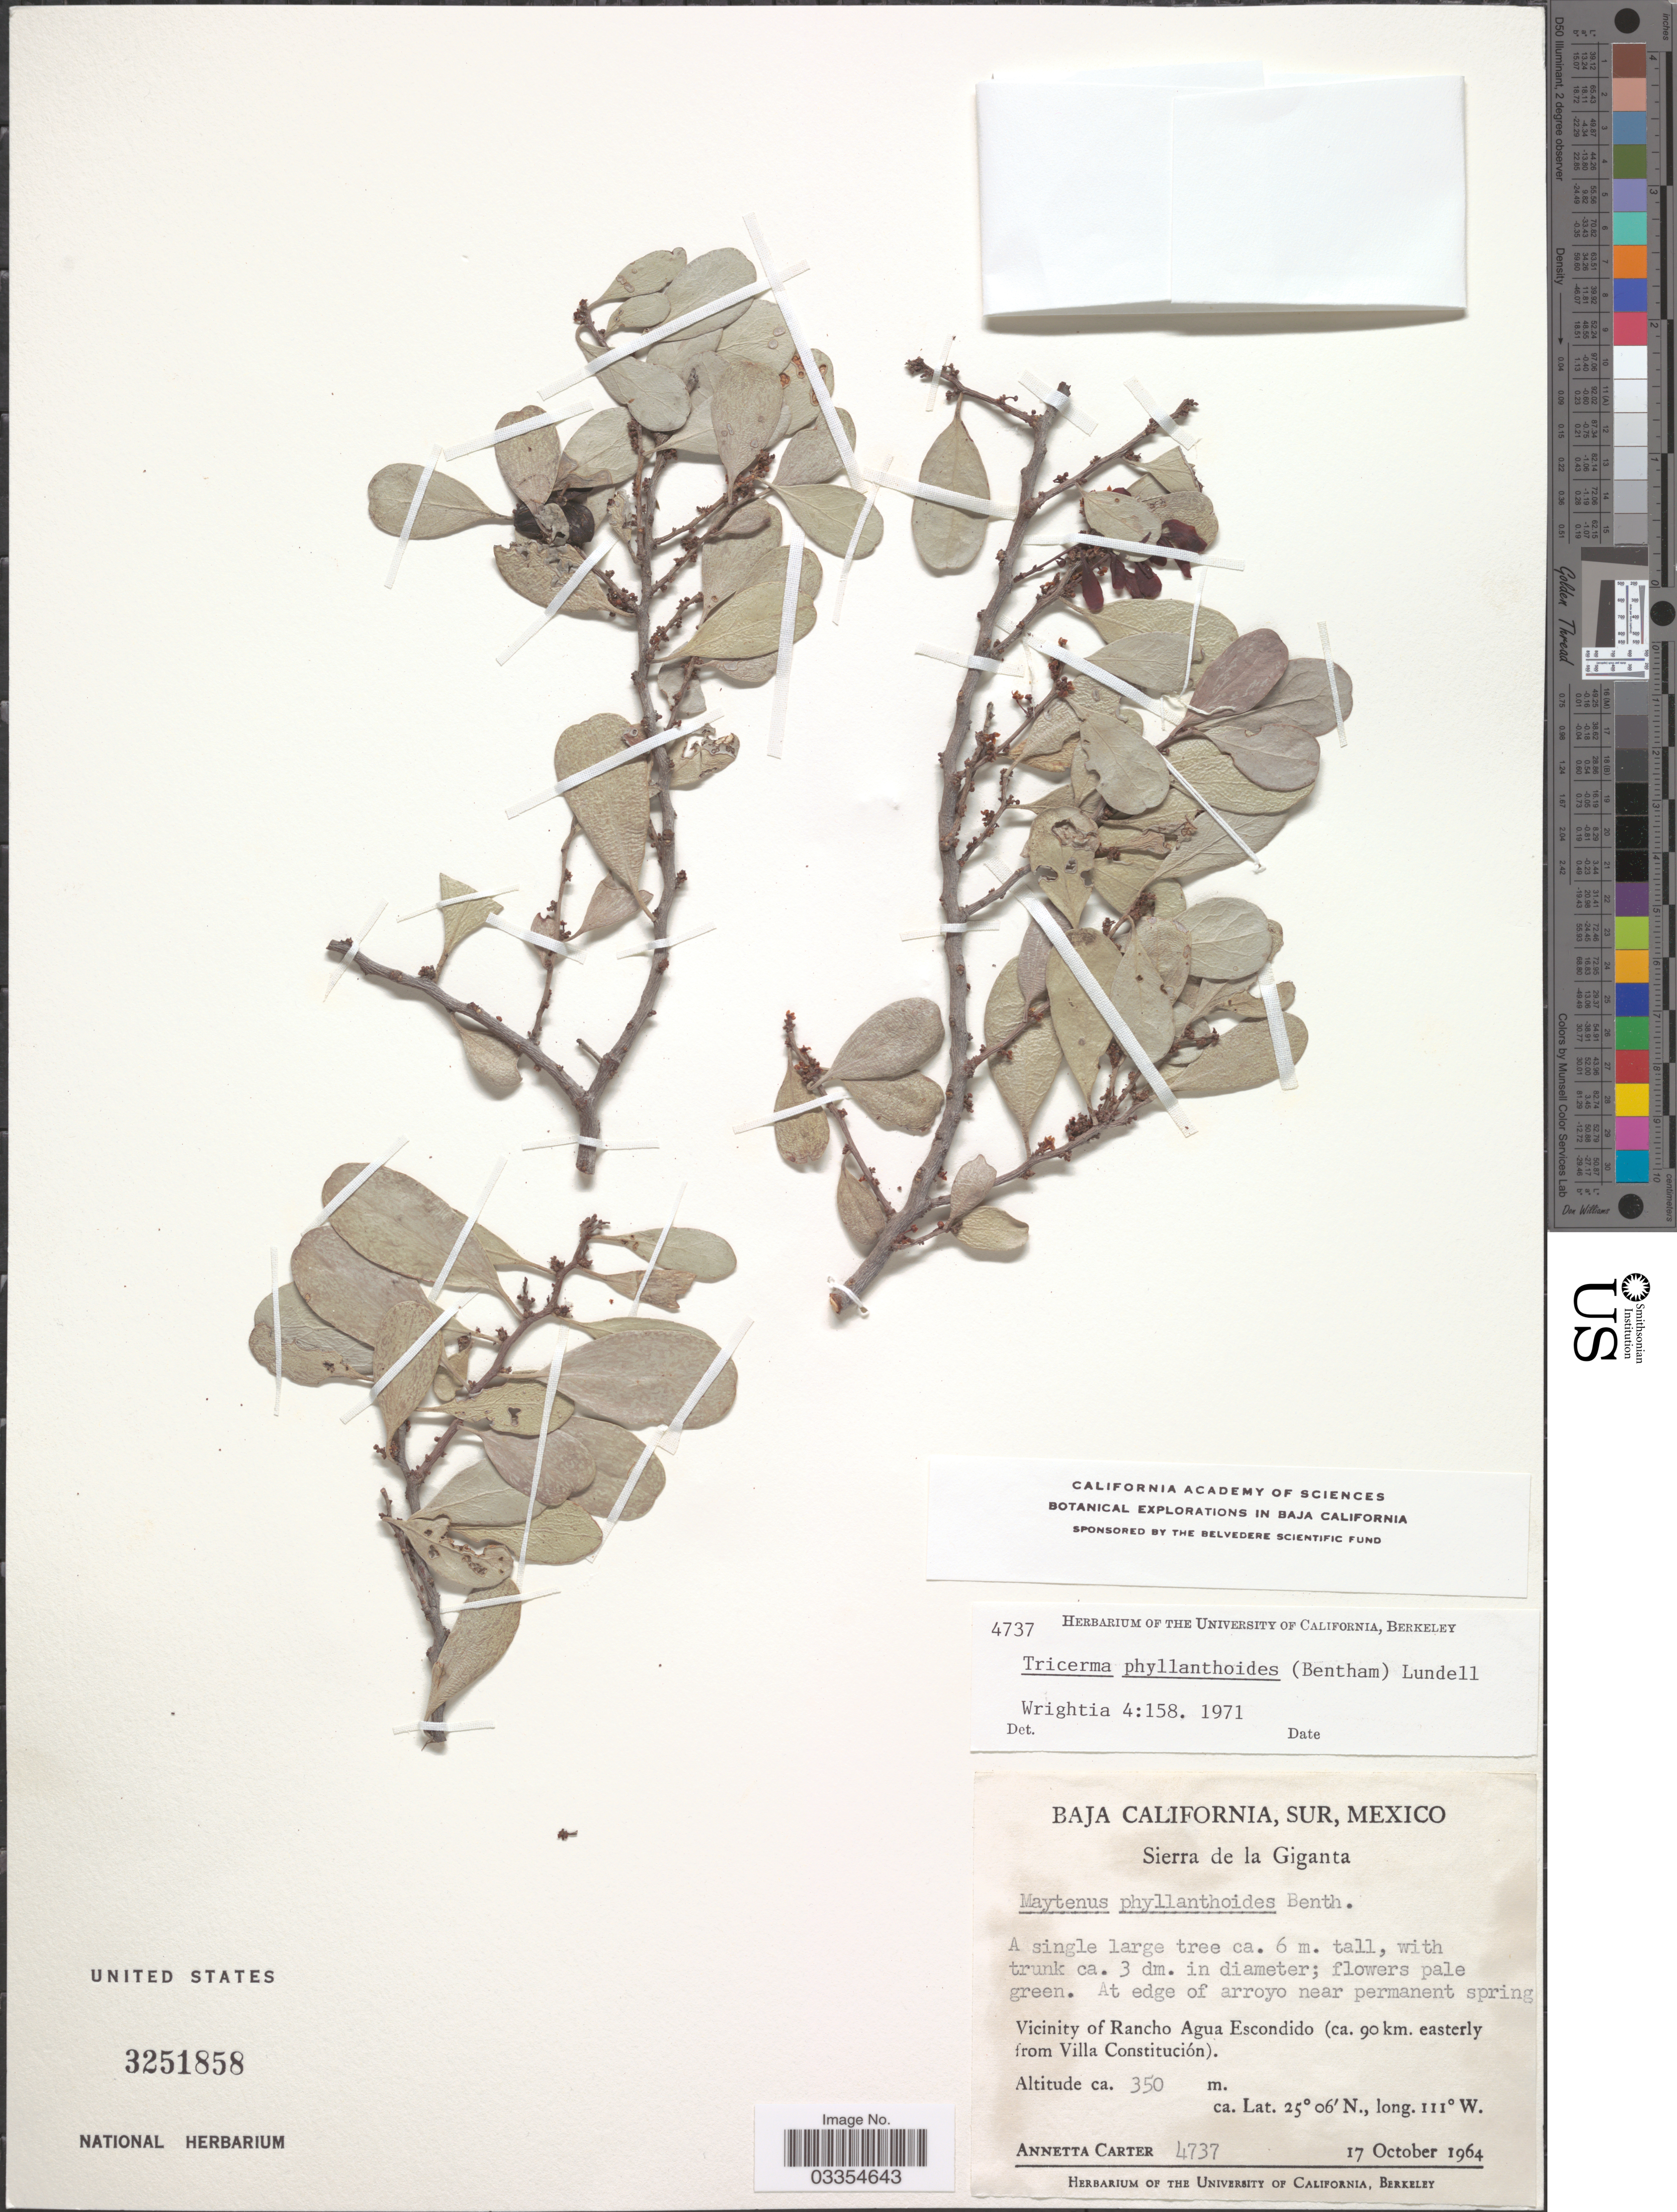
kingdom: Plantae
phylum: Tracheophyta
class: Magnoliopsida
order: Celastrales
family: Celastraceae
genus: Tricerma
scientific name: Tricerma phyllanthoides var. phyllanthoides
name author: (Benth.) Lundell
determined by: Strong, Mark T., (BOT), Smithsonian Institution - National Museum of Natural History (UNITED STATES)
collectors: A. Carter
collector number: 4737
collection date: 1964-10-17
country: Mexico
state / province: Baja California Sur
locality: Sierra de la Giganta. Vicinity of Rancho Agua Escondido (ca. 90 km. easterly from Villa Constitución).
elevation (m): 350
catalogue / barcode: US 3251858